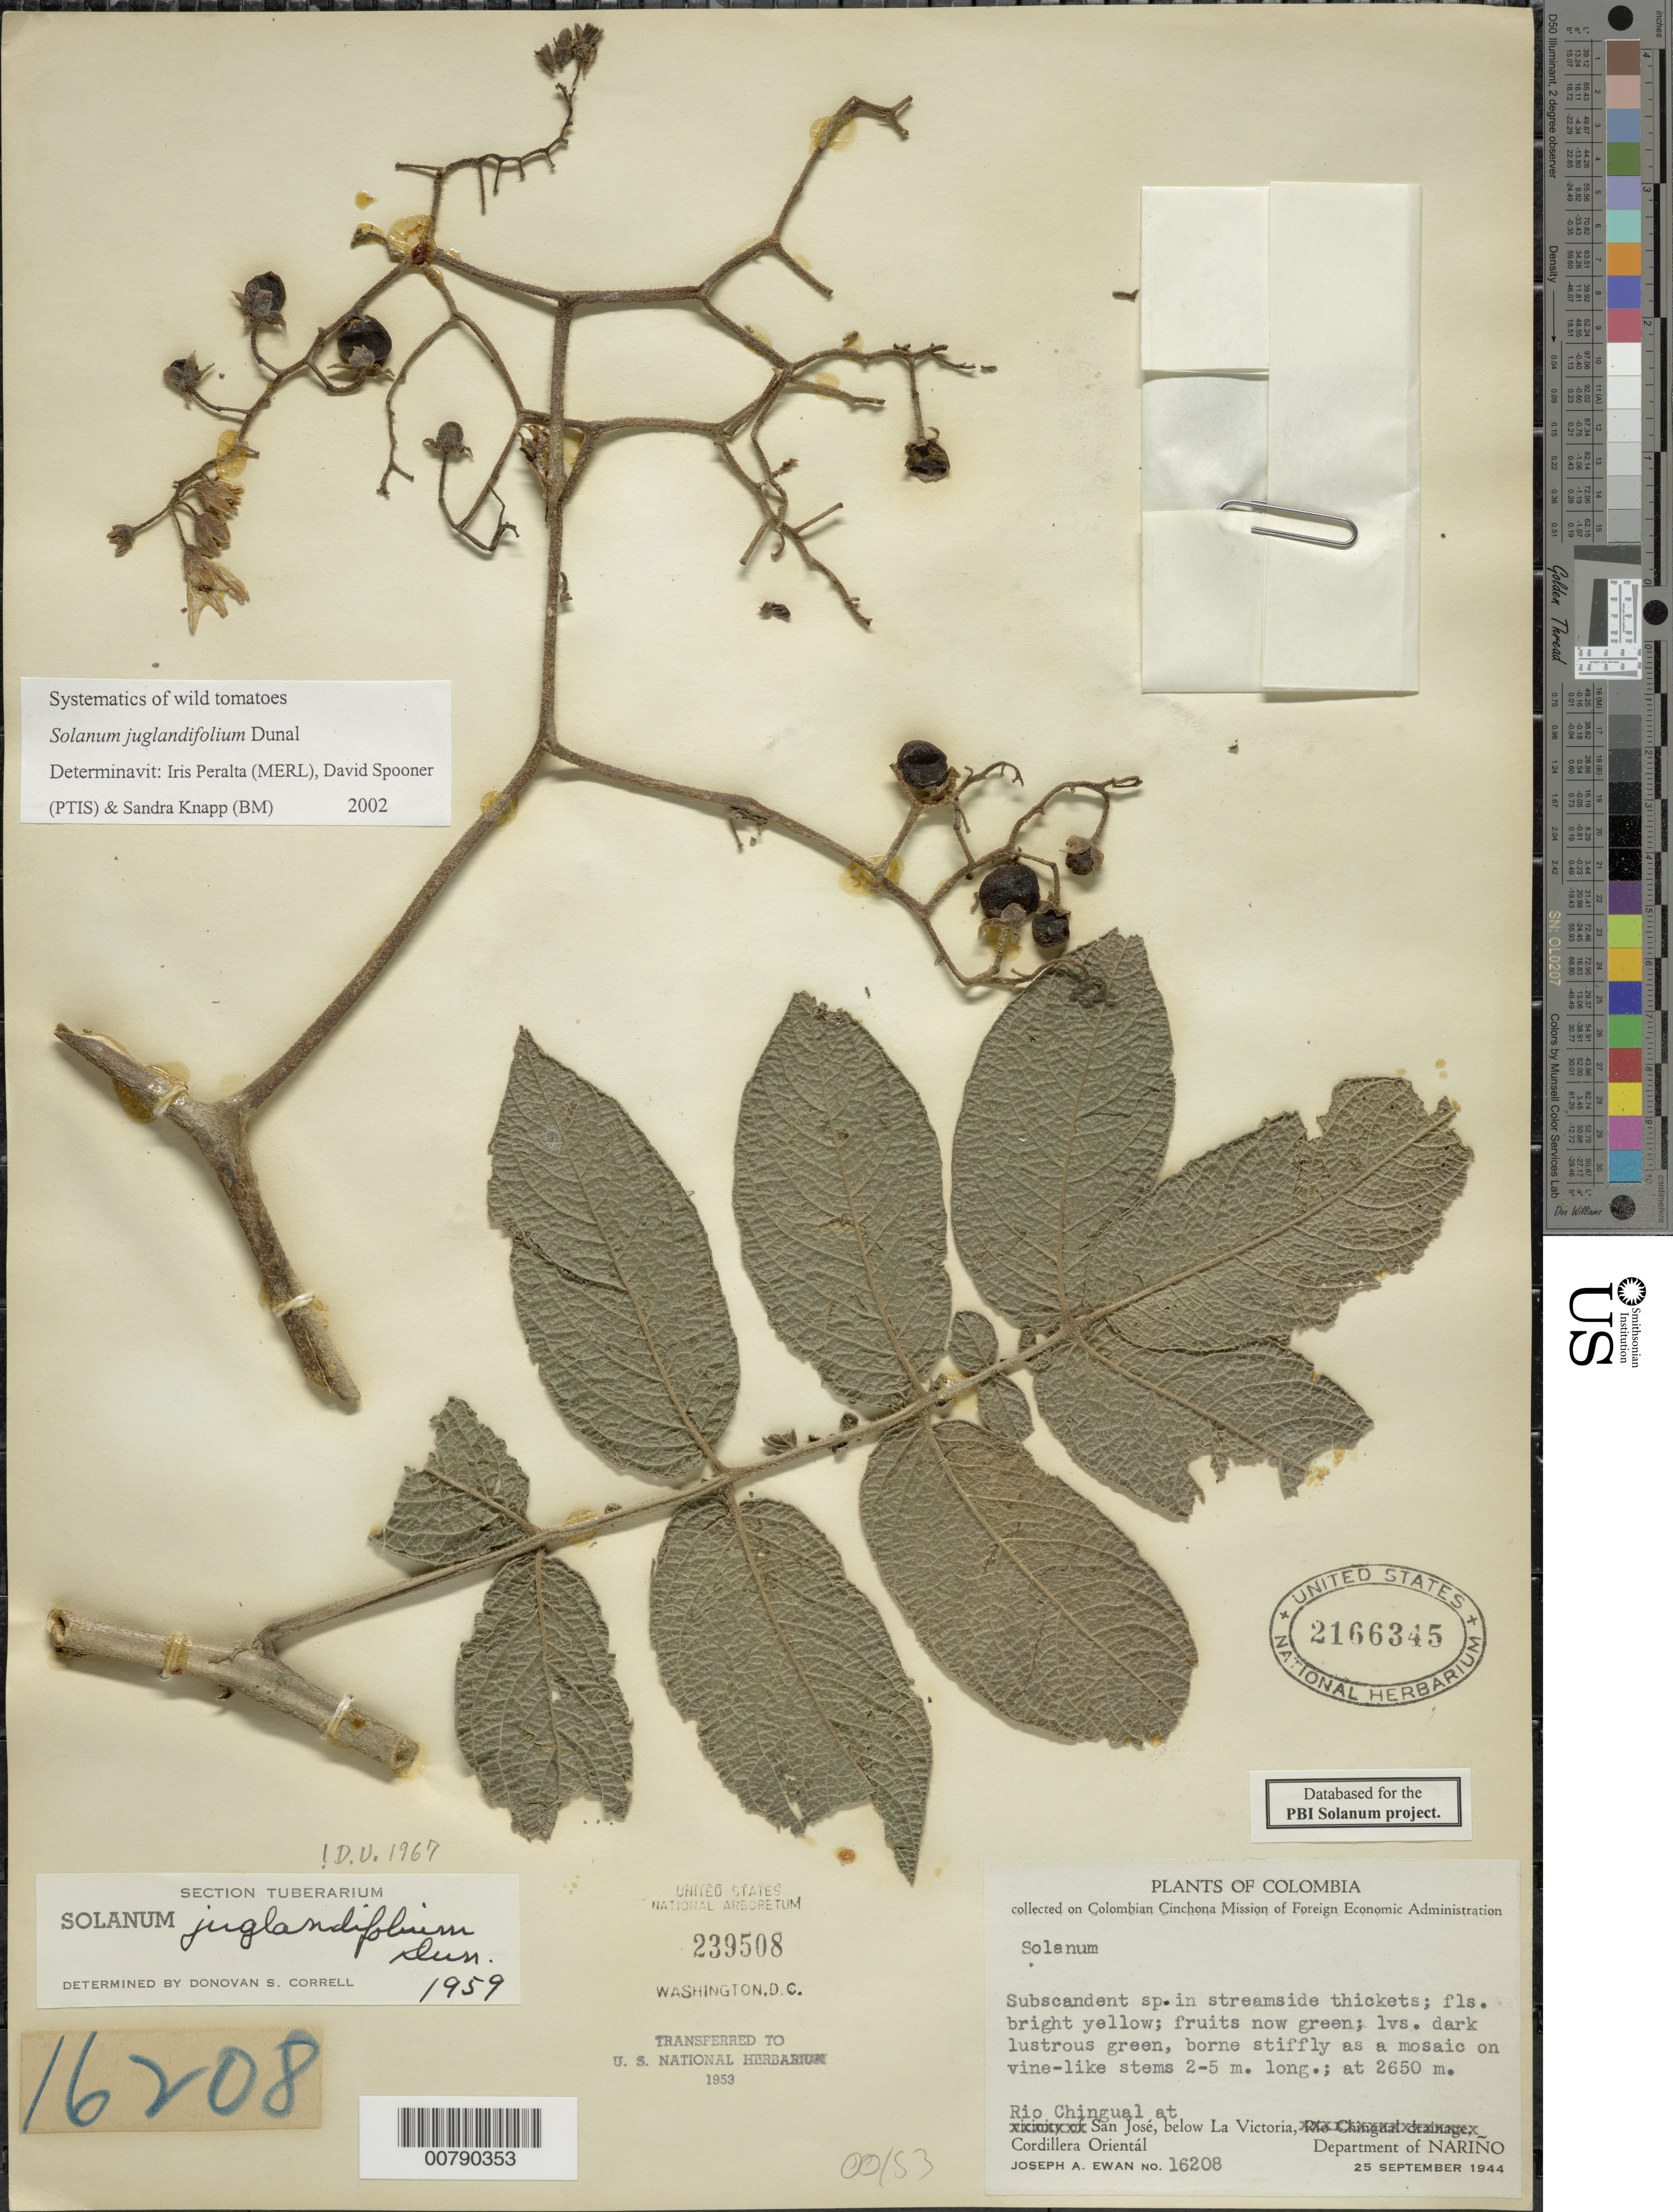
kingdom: Plantae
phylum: Tracheophyta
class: Magnoliopsida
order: Solanales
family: Solanaceae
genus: Solanum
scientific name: Solanum juglandifolium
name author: Dunal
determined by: Peralta, Iris E.; Knapp, S. D.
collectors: J. A. Ewan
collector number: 16208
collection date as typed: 25 Sep 1944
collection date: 1944-09-25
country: Colombia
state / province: Nariño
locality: Río Chingual at San José, below La Victoria, Cordillera Oriental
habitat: streamside thickets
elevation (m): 2650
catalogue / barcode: US 2166345